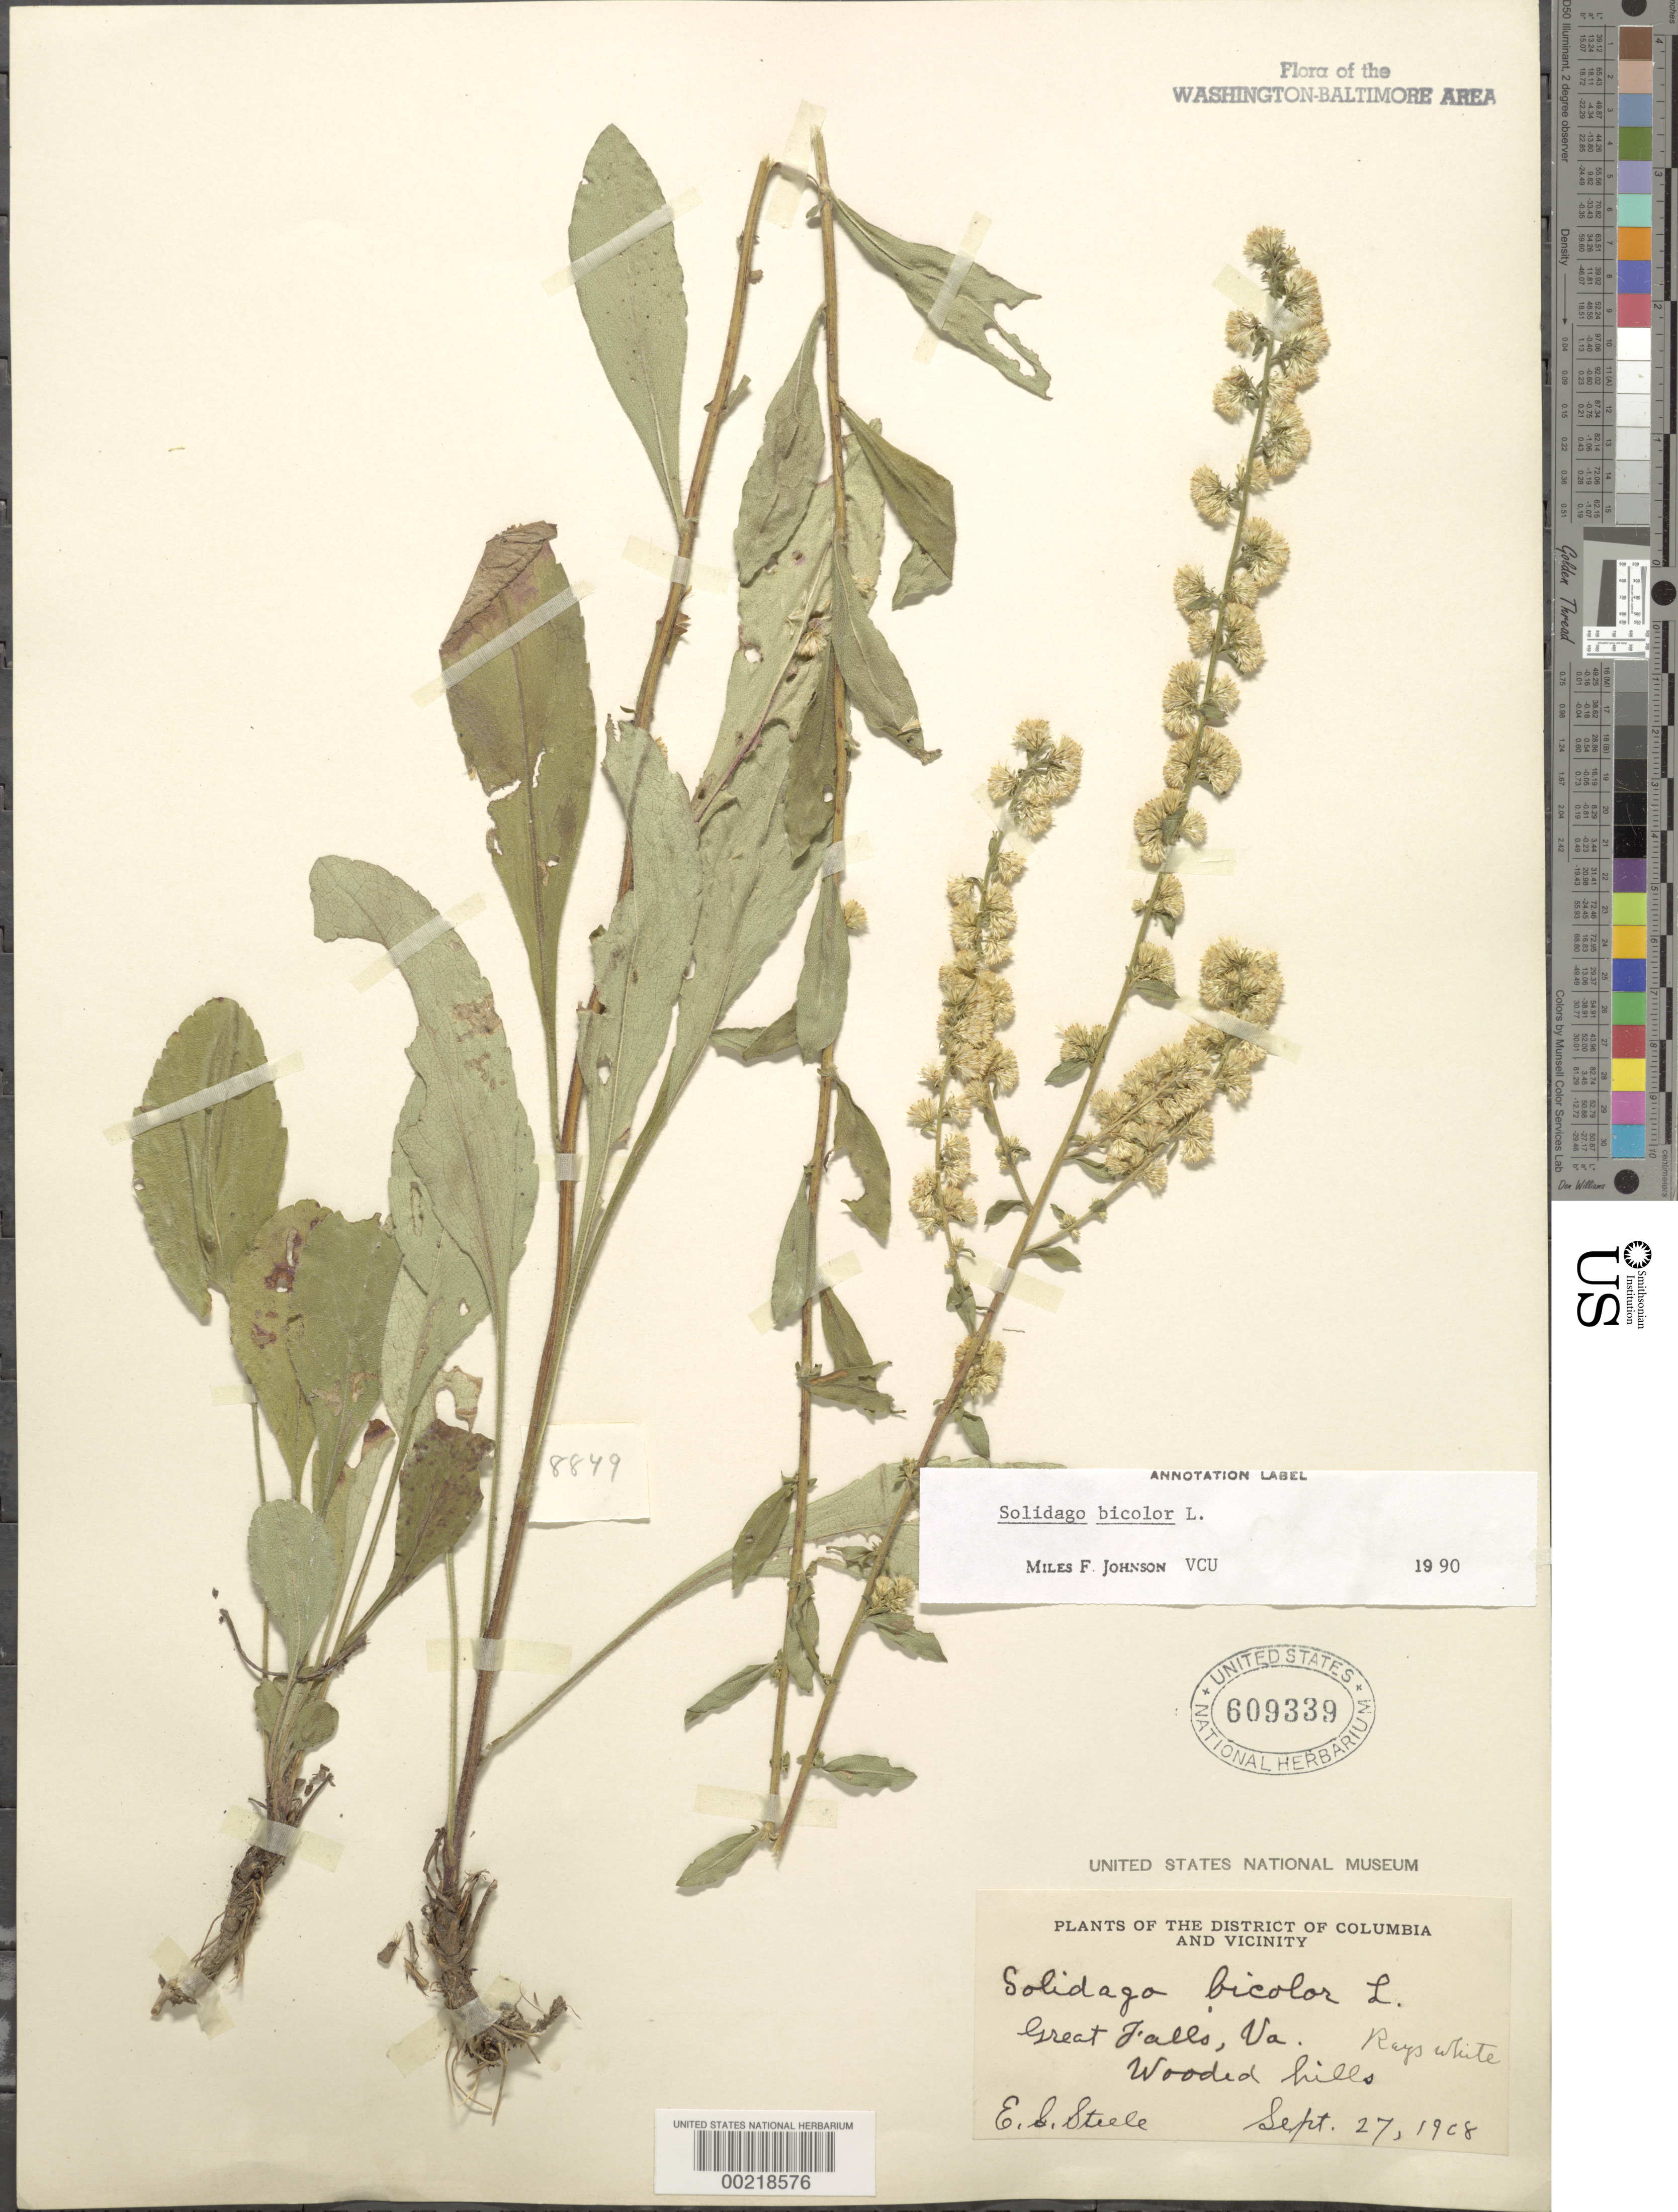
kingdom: Plantae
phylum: Tracheophyta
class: Magnoliopsida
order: Asterales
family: Asteraceae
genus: Solidago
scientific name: Solidago bicolor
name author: L.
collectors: E. Steele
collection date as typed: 27 Sep 1908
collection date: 1908-09-27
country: United States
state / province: Virginia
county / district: Fairfax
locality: Great Falls vicinity C. & O. Canal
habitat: Wooded hills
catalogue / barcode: US 609339